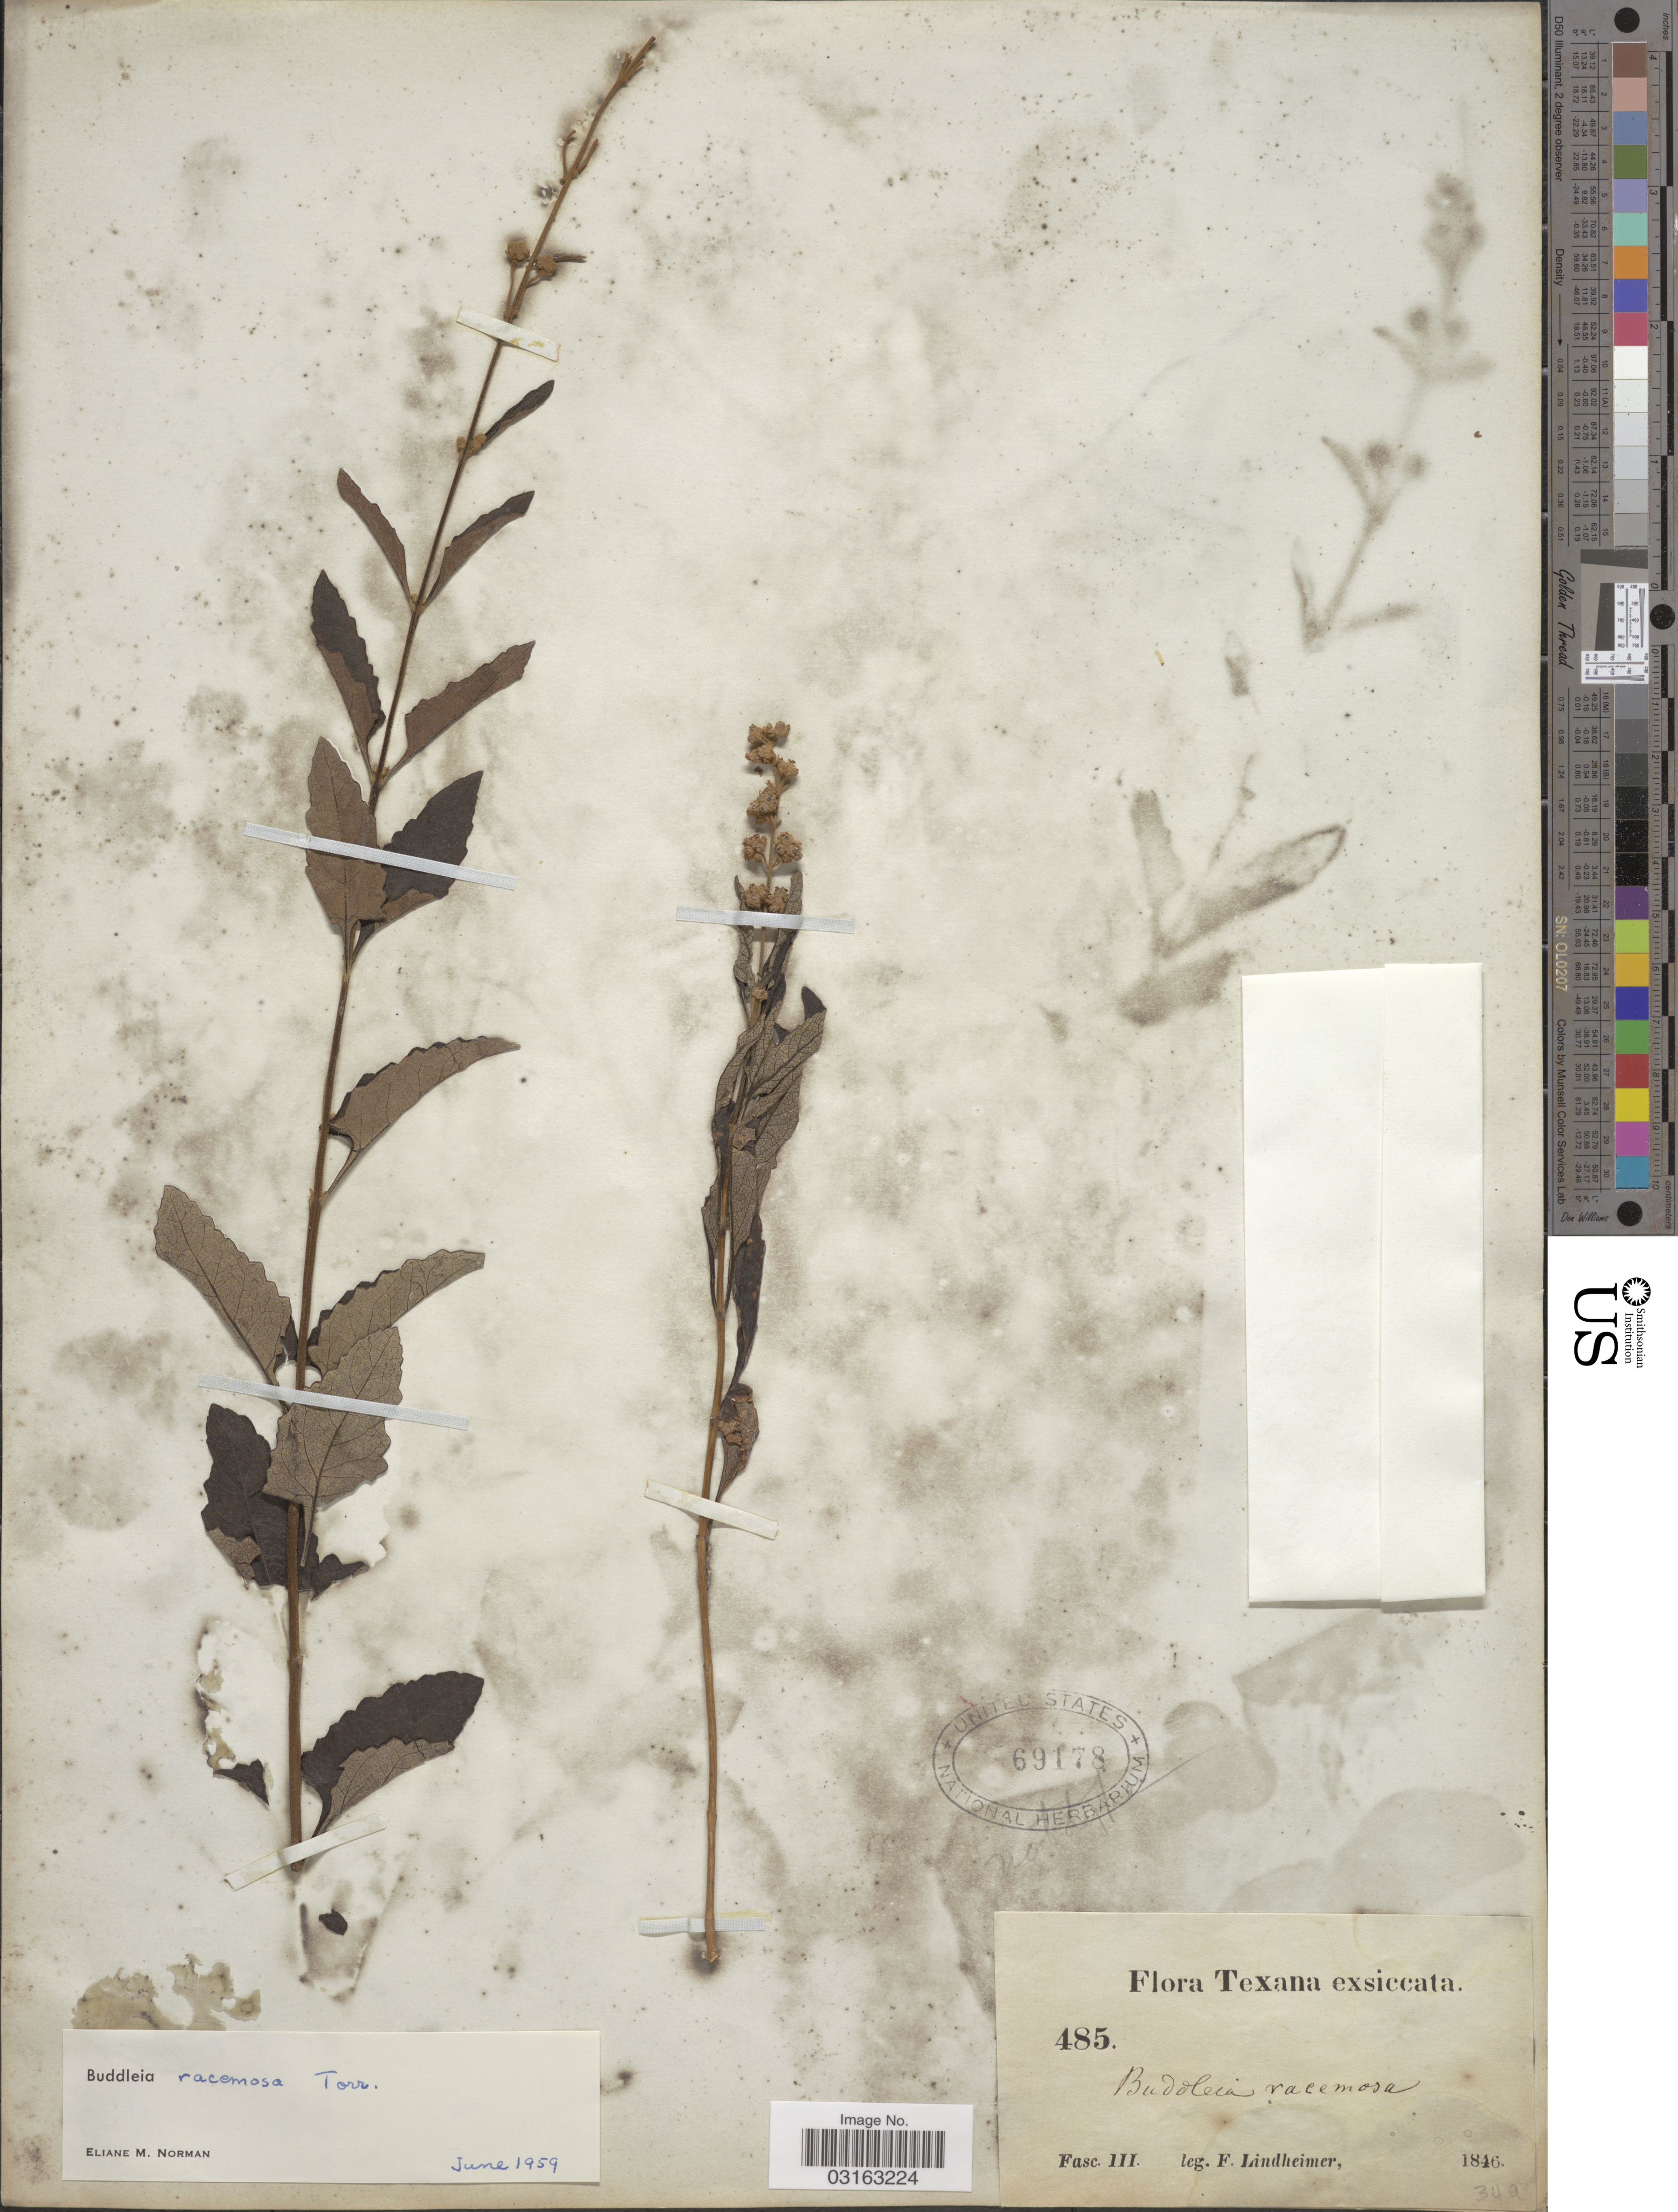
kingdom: Plantae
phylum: Tracheophyta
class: Magnoliopsida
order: Lamiales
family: Scrophulariaceae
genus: Buddleja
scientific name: Buddleja racemosa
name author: Torr.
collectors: F. Lindheimer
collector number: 485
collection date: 1846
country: United States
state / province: Texas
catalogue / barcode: US 69178